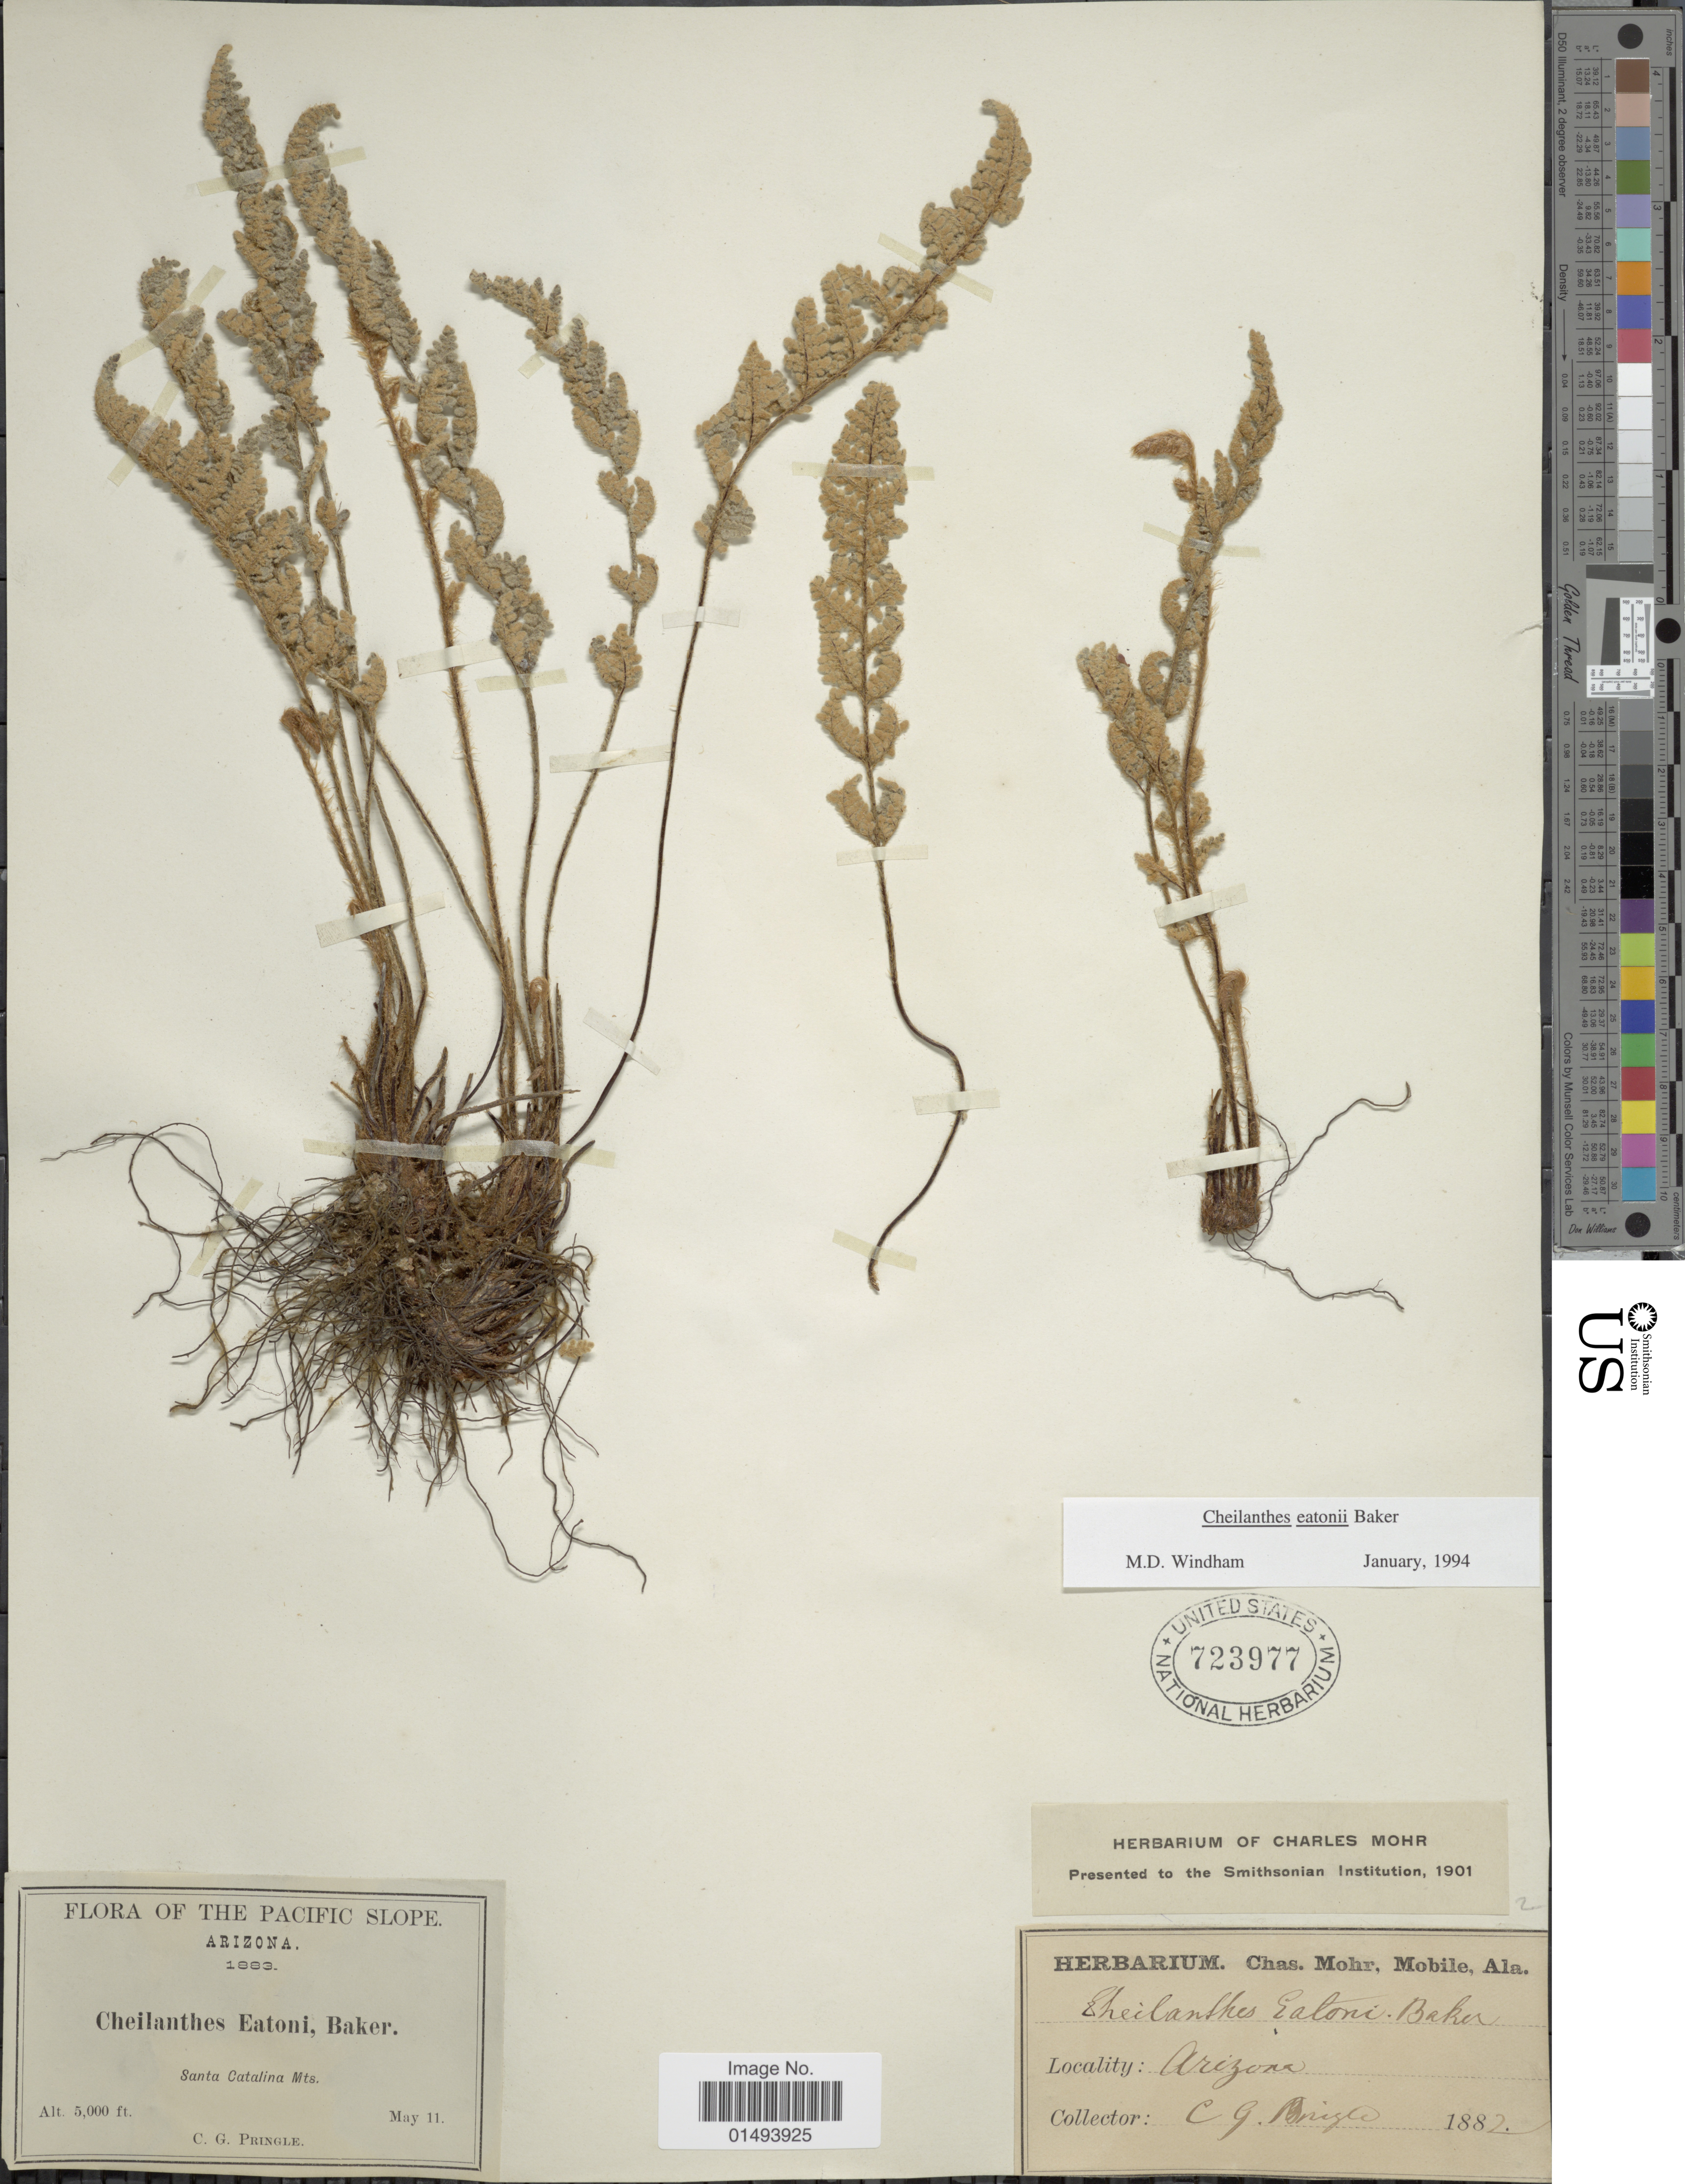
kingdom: Plantae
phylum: Tracheophyta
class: Polypodiopsida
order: Polypodiales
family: Pteridaceae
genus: Myriopteris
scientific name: Myriopteris rufa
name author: Fée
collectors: C. G. Pringle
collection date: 1883-05-11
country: United States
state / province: Arizona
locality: Flora of the Pacific Slope, Santa Catalina Mts.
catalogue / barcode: US 723977